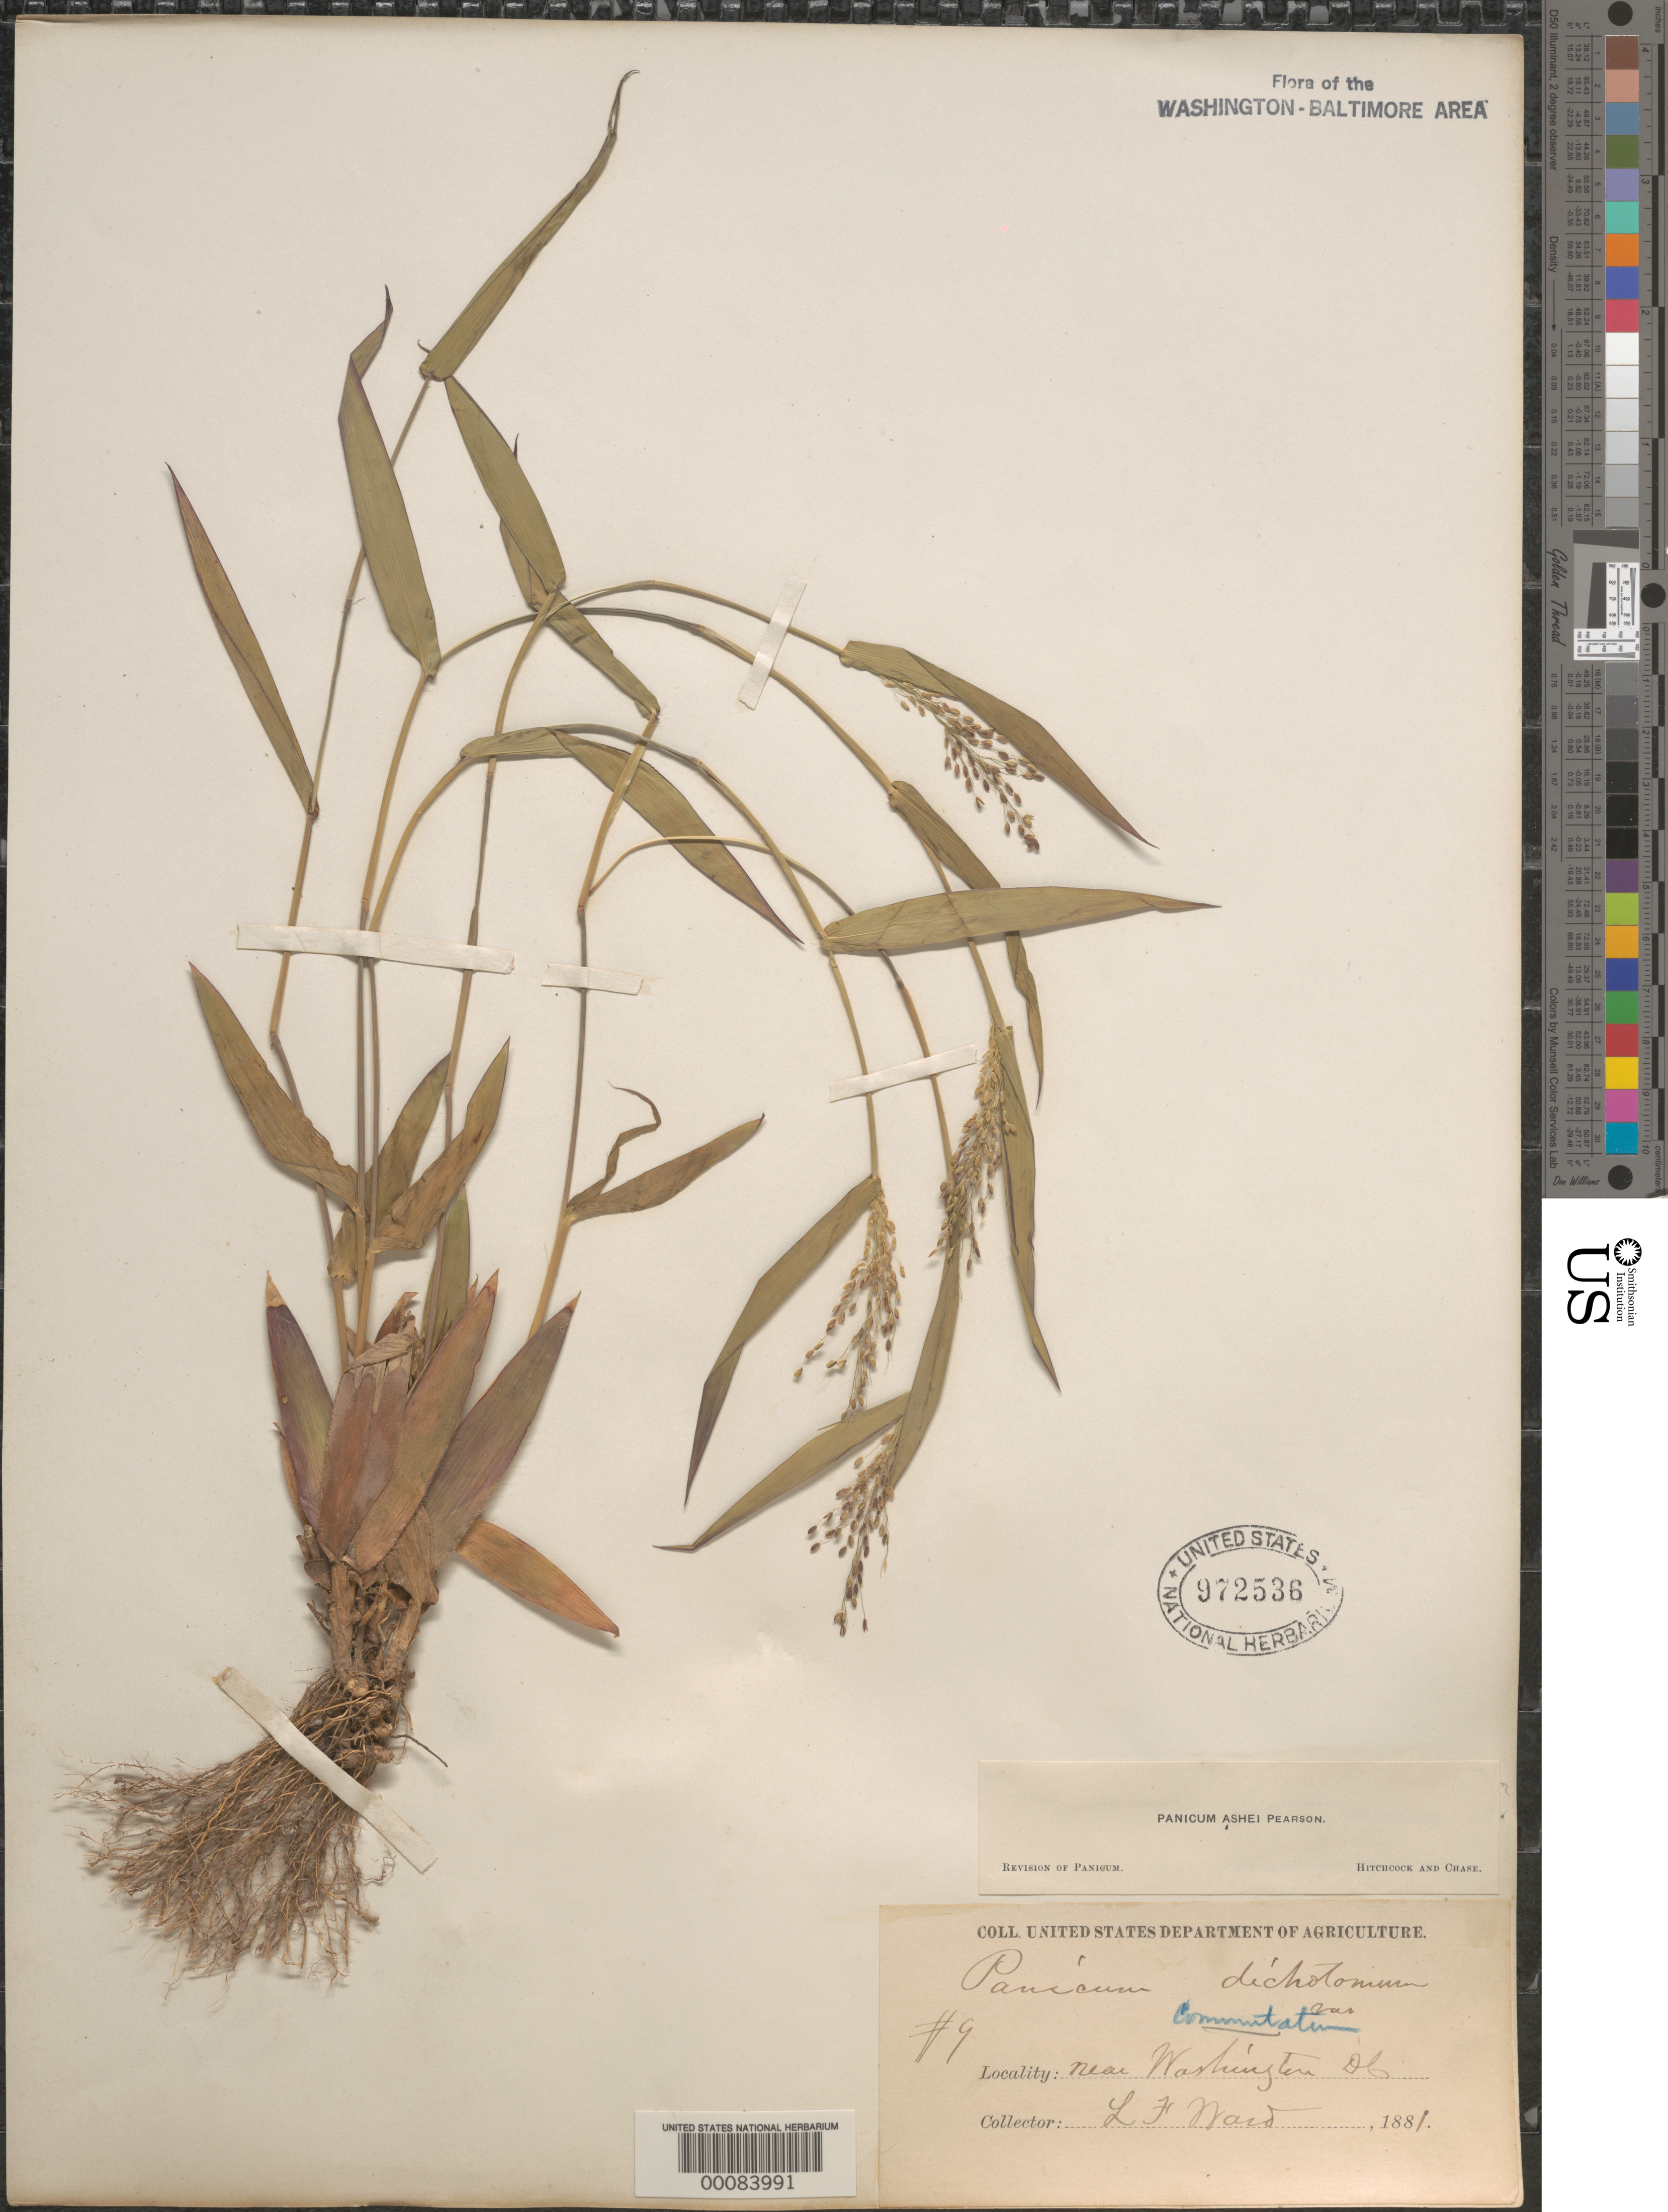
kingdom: Plantae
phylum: Tracheophyta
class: Liliopsida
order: Poales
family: Poaceae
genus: Dichanthelium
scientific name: Dichanthelium commutatum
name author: (Schult.) Gould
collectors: L. F. Ward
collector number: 9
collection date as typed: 1881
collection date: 1881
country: United States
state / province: District of Columbia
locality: Near Washington, DC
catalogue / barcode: US 972536